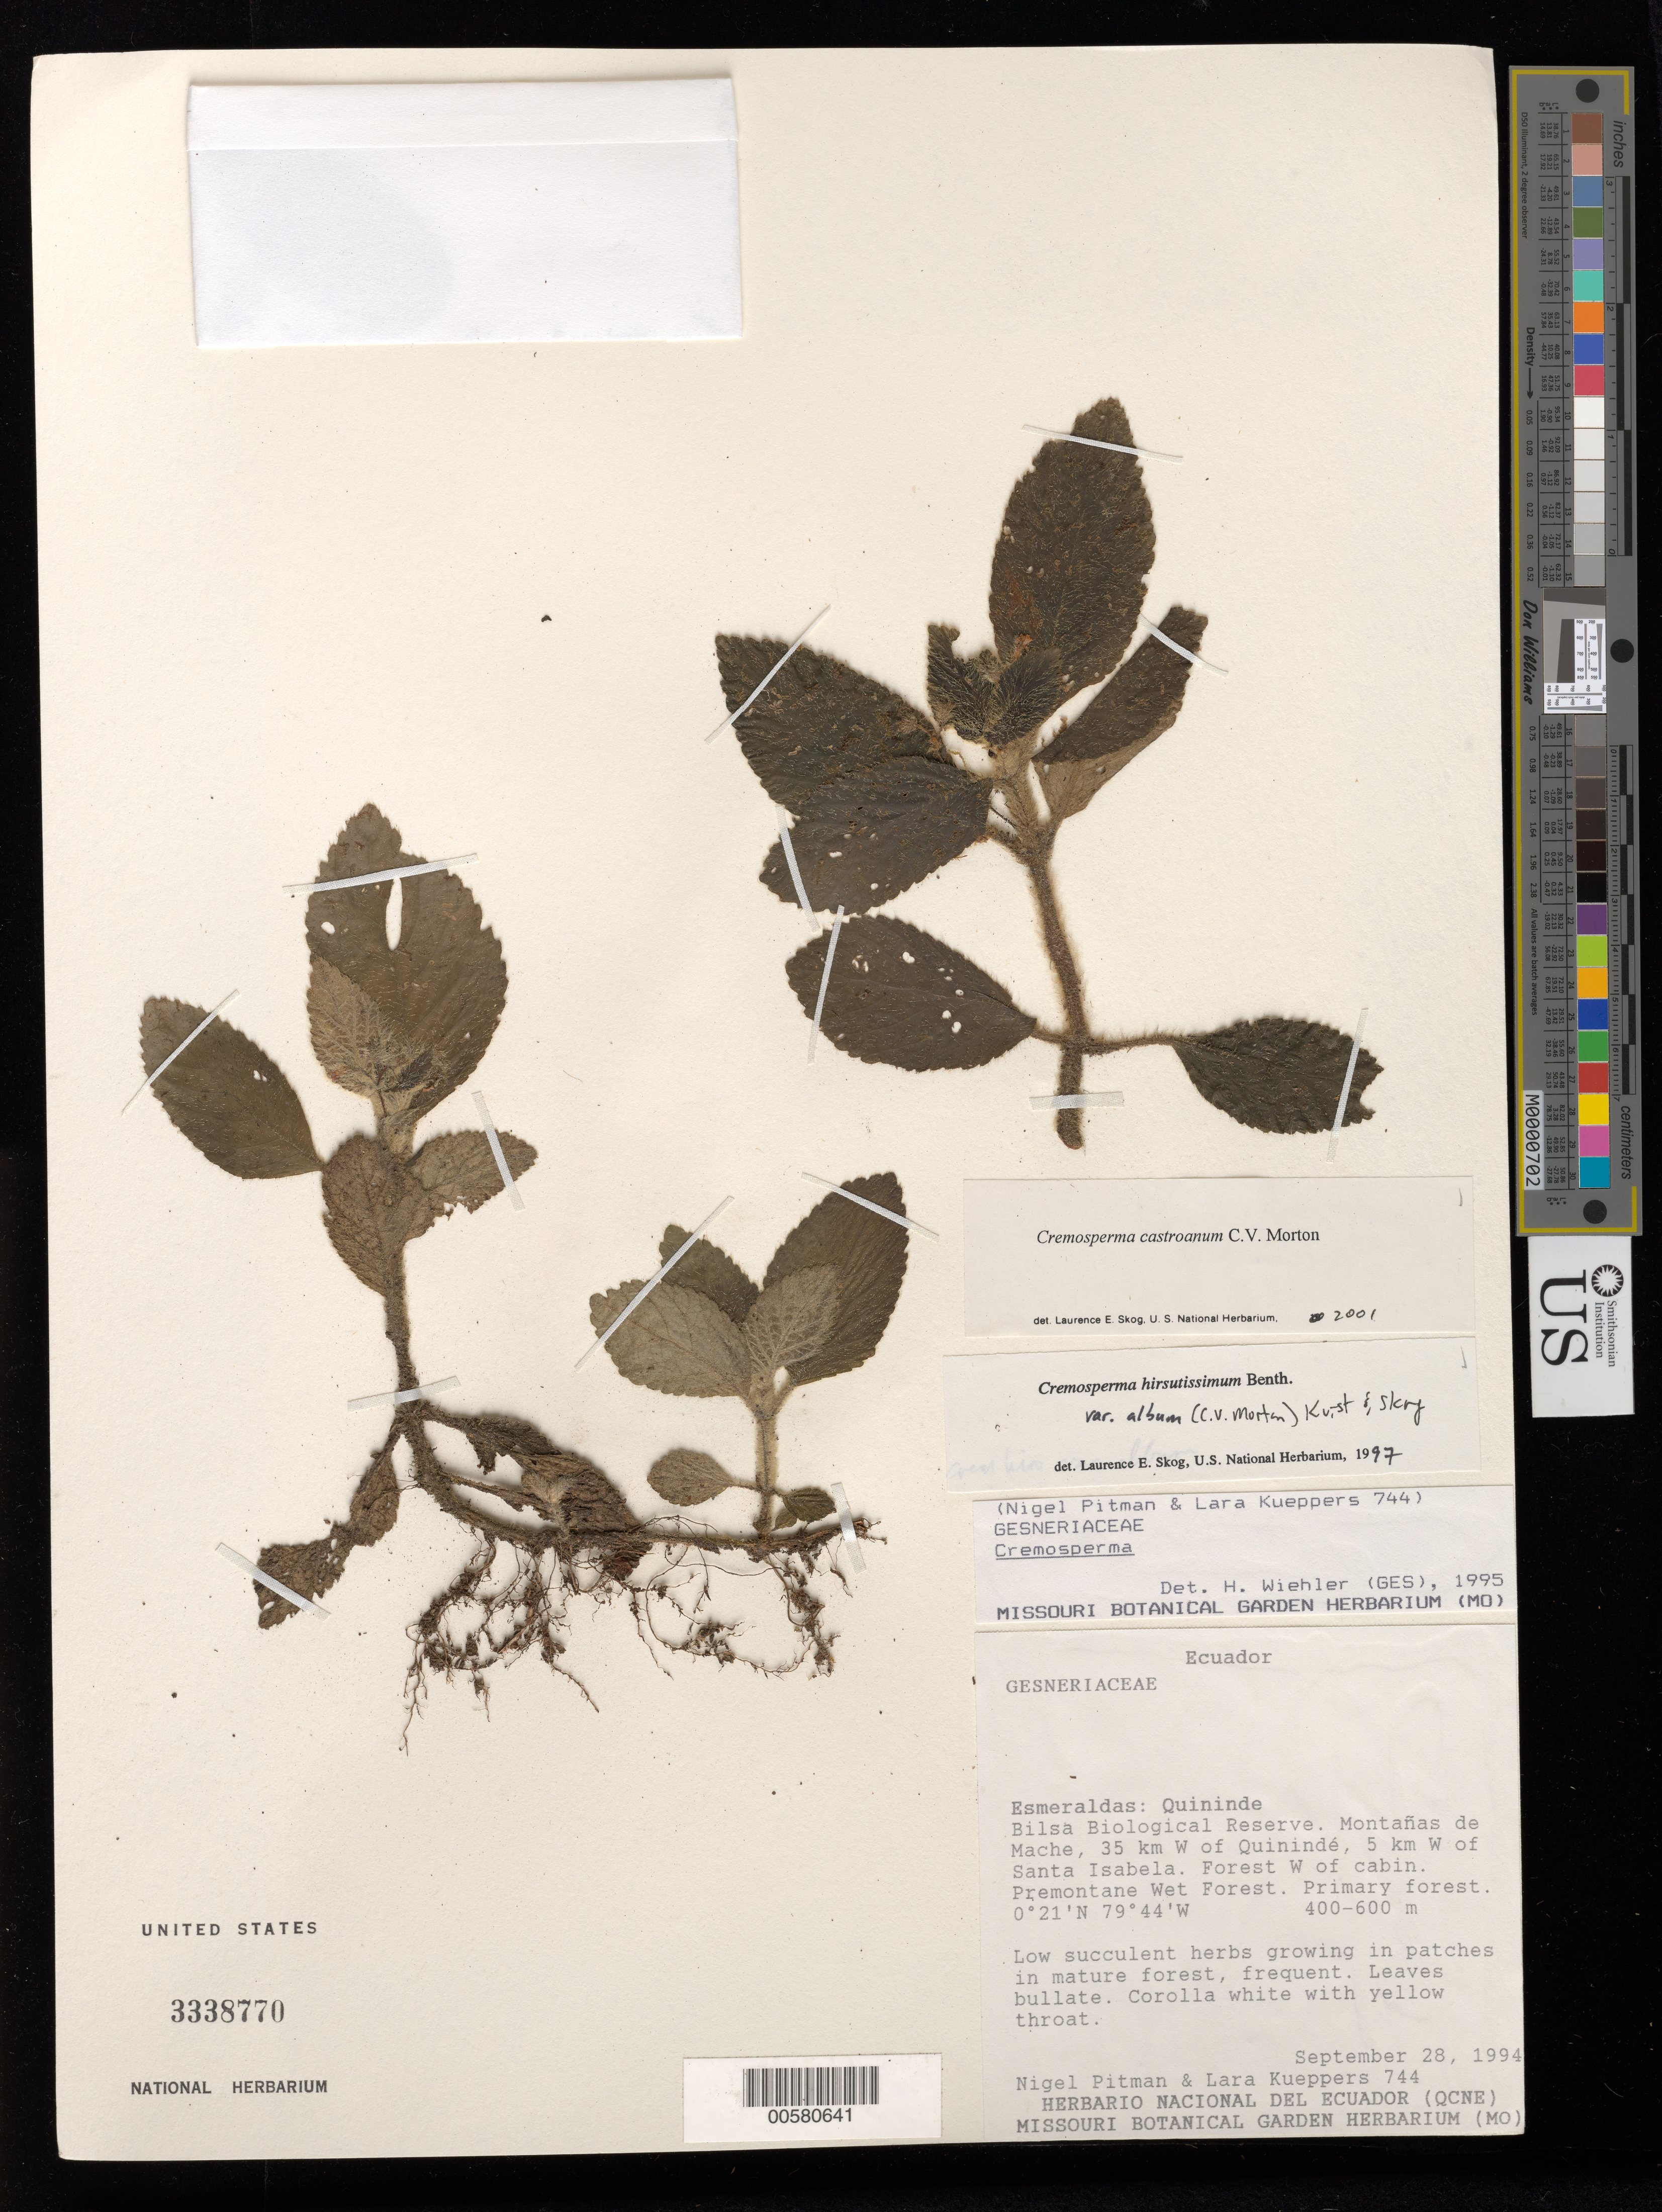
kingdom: Plantae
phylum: Tracheophyta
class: Magnoliopsida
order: Lamiales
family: Gesneriaceae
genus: Cremosperma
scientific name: Cremosperma castroanum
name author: C.V. Morton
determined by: Skog, Laurence E.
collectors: N. Pitman & L. Kueppers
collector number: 744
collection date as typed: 28 Sep 1994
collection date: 1994-09-28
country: Ecuador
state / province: Esmeraldas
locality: Quininde, Bilsa Biological Reserve, Montañas de Mache, 35 km W of Quinindé, 5 km W of Santa Isabela; forest W of cabin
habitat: Premontane wet forest; primary forest; growing in patches in mature forest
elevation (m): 400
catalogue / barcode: US 3338770